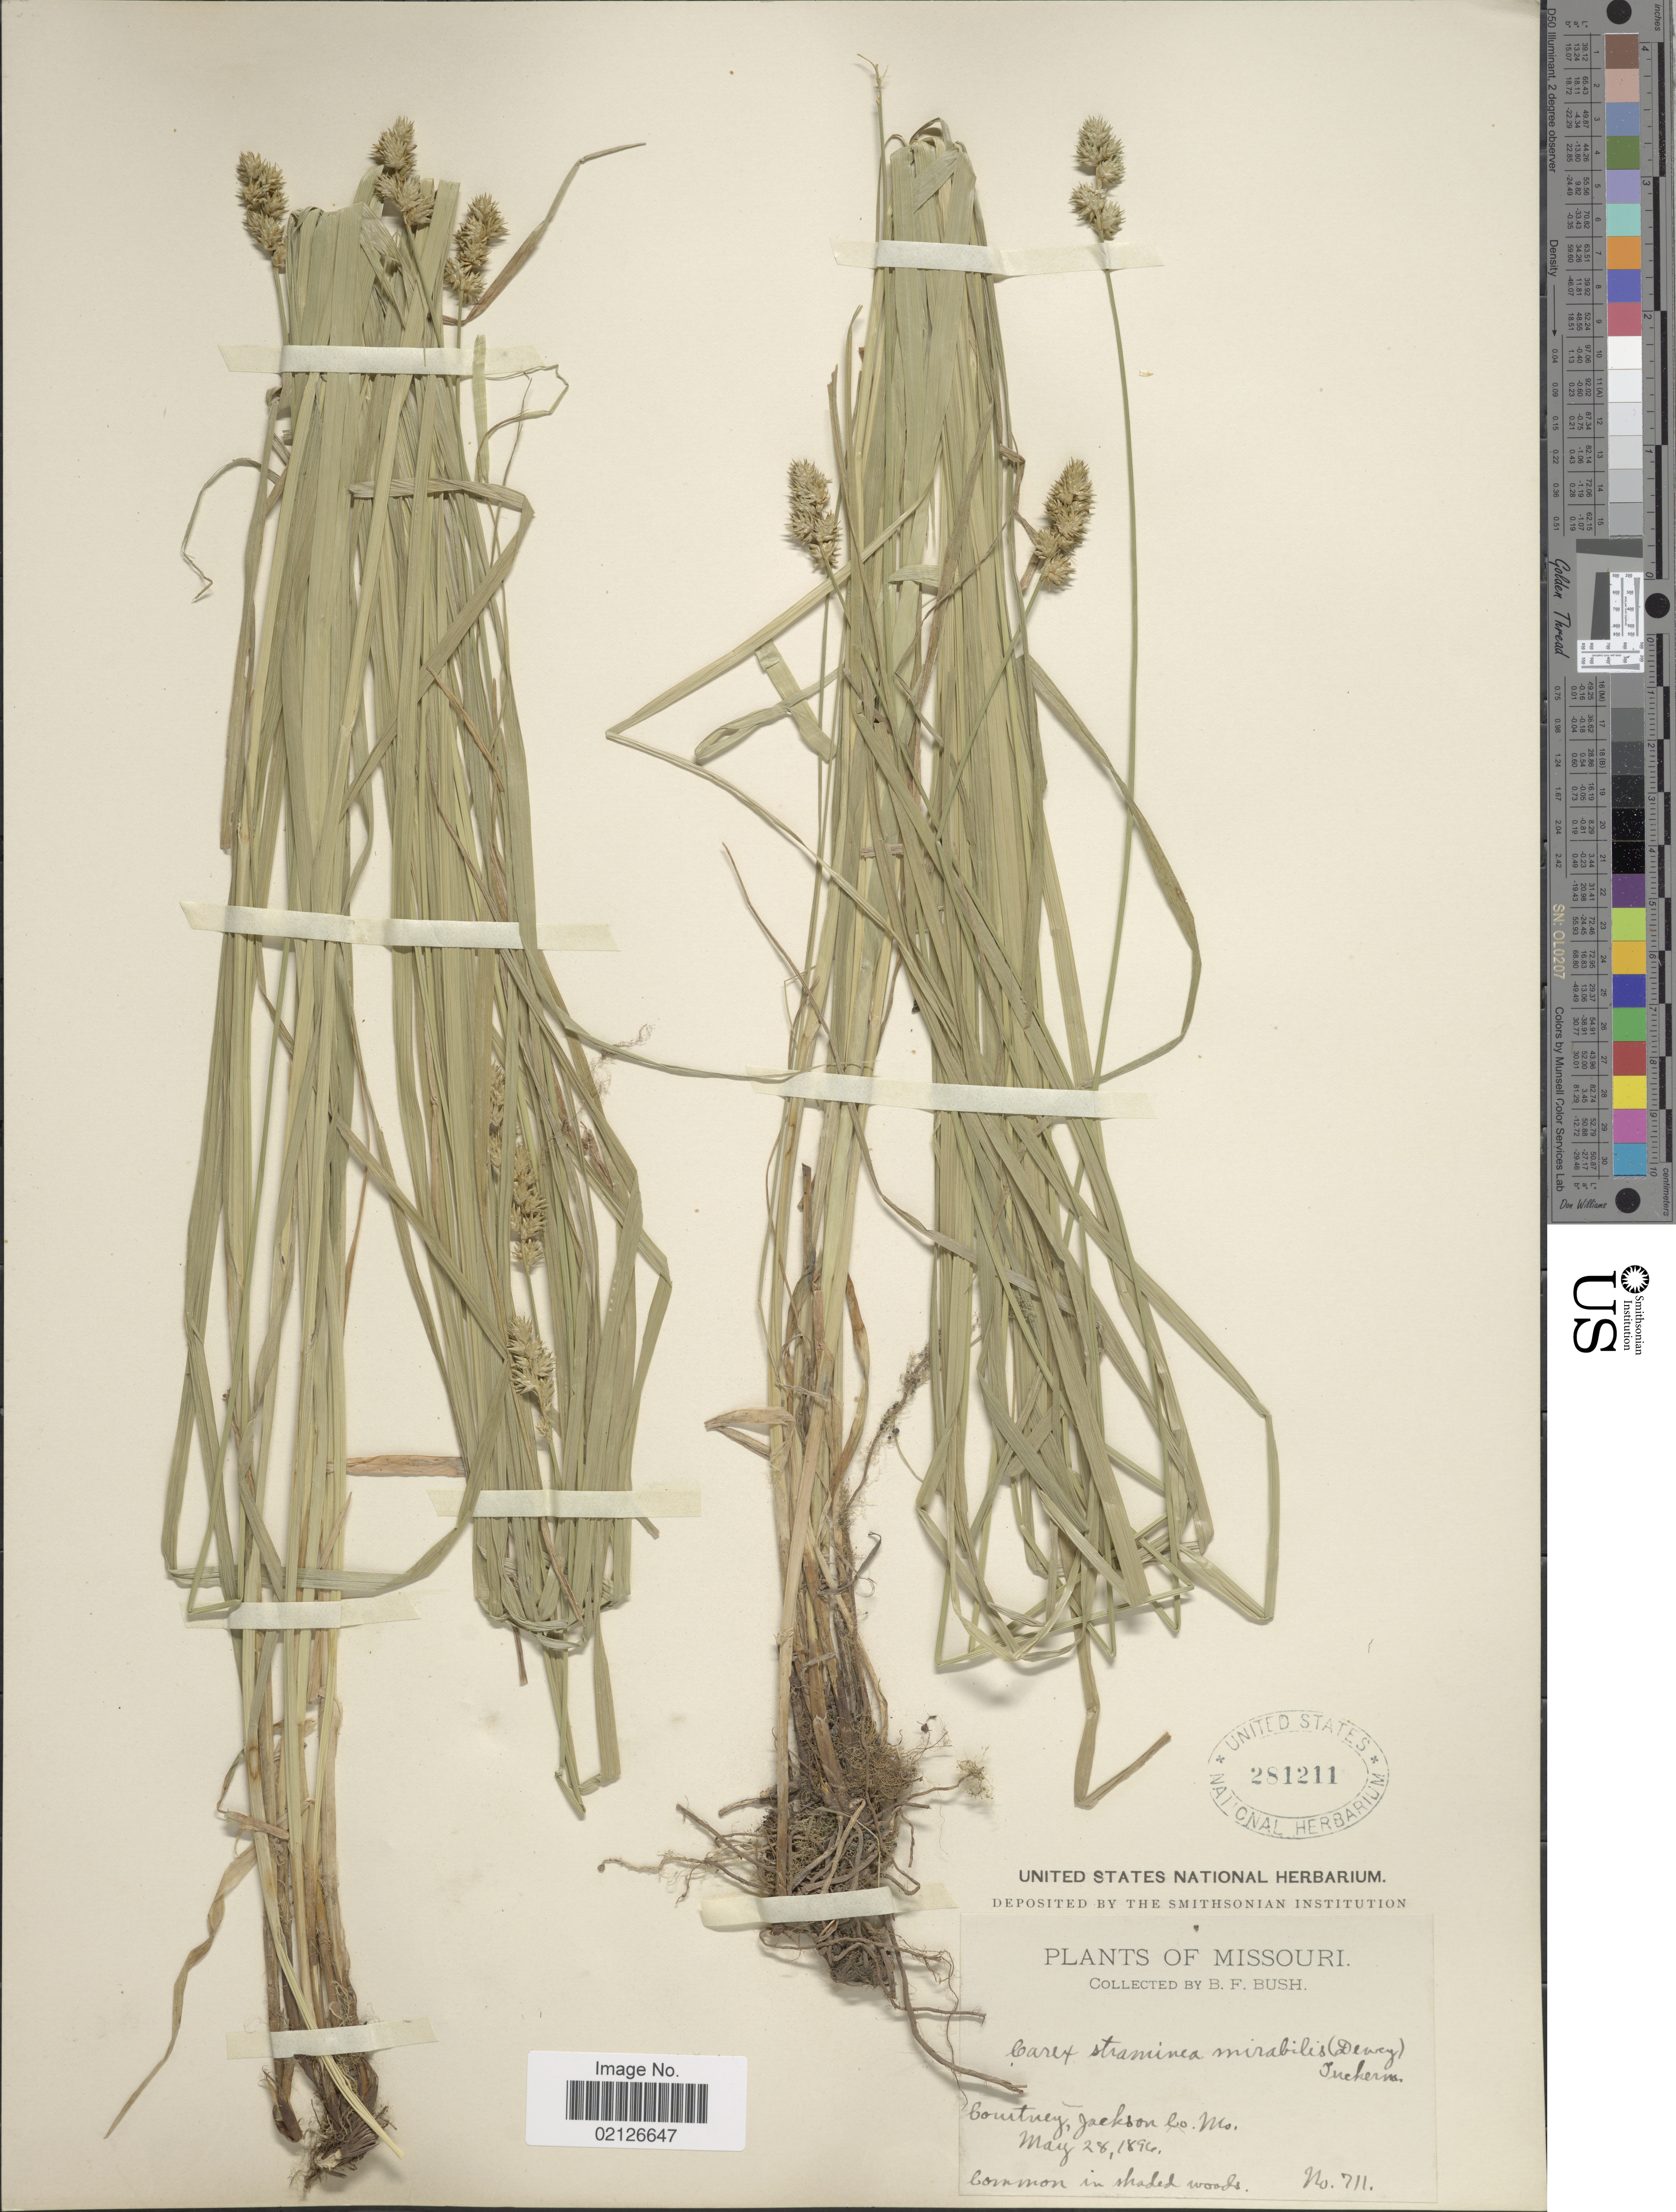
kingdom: Plantae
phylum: Tracheophyta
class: Liliopsida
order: Poales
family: Cyperaceae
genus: Carex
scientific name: Carex normalis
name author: Mack.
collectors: B. F. Bush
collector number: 711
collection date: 1896-05-28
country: United States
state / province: Missouri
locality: Courtney, Jackson Co.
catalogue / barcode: US 281211